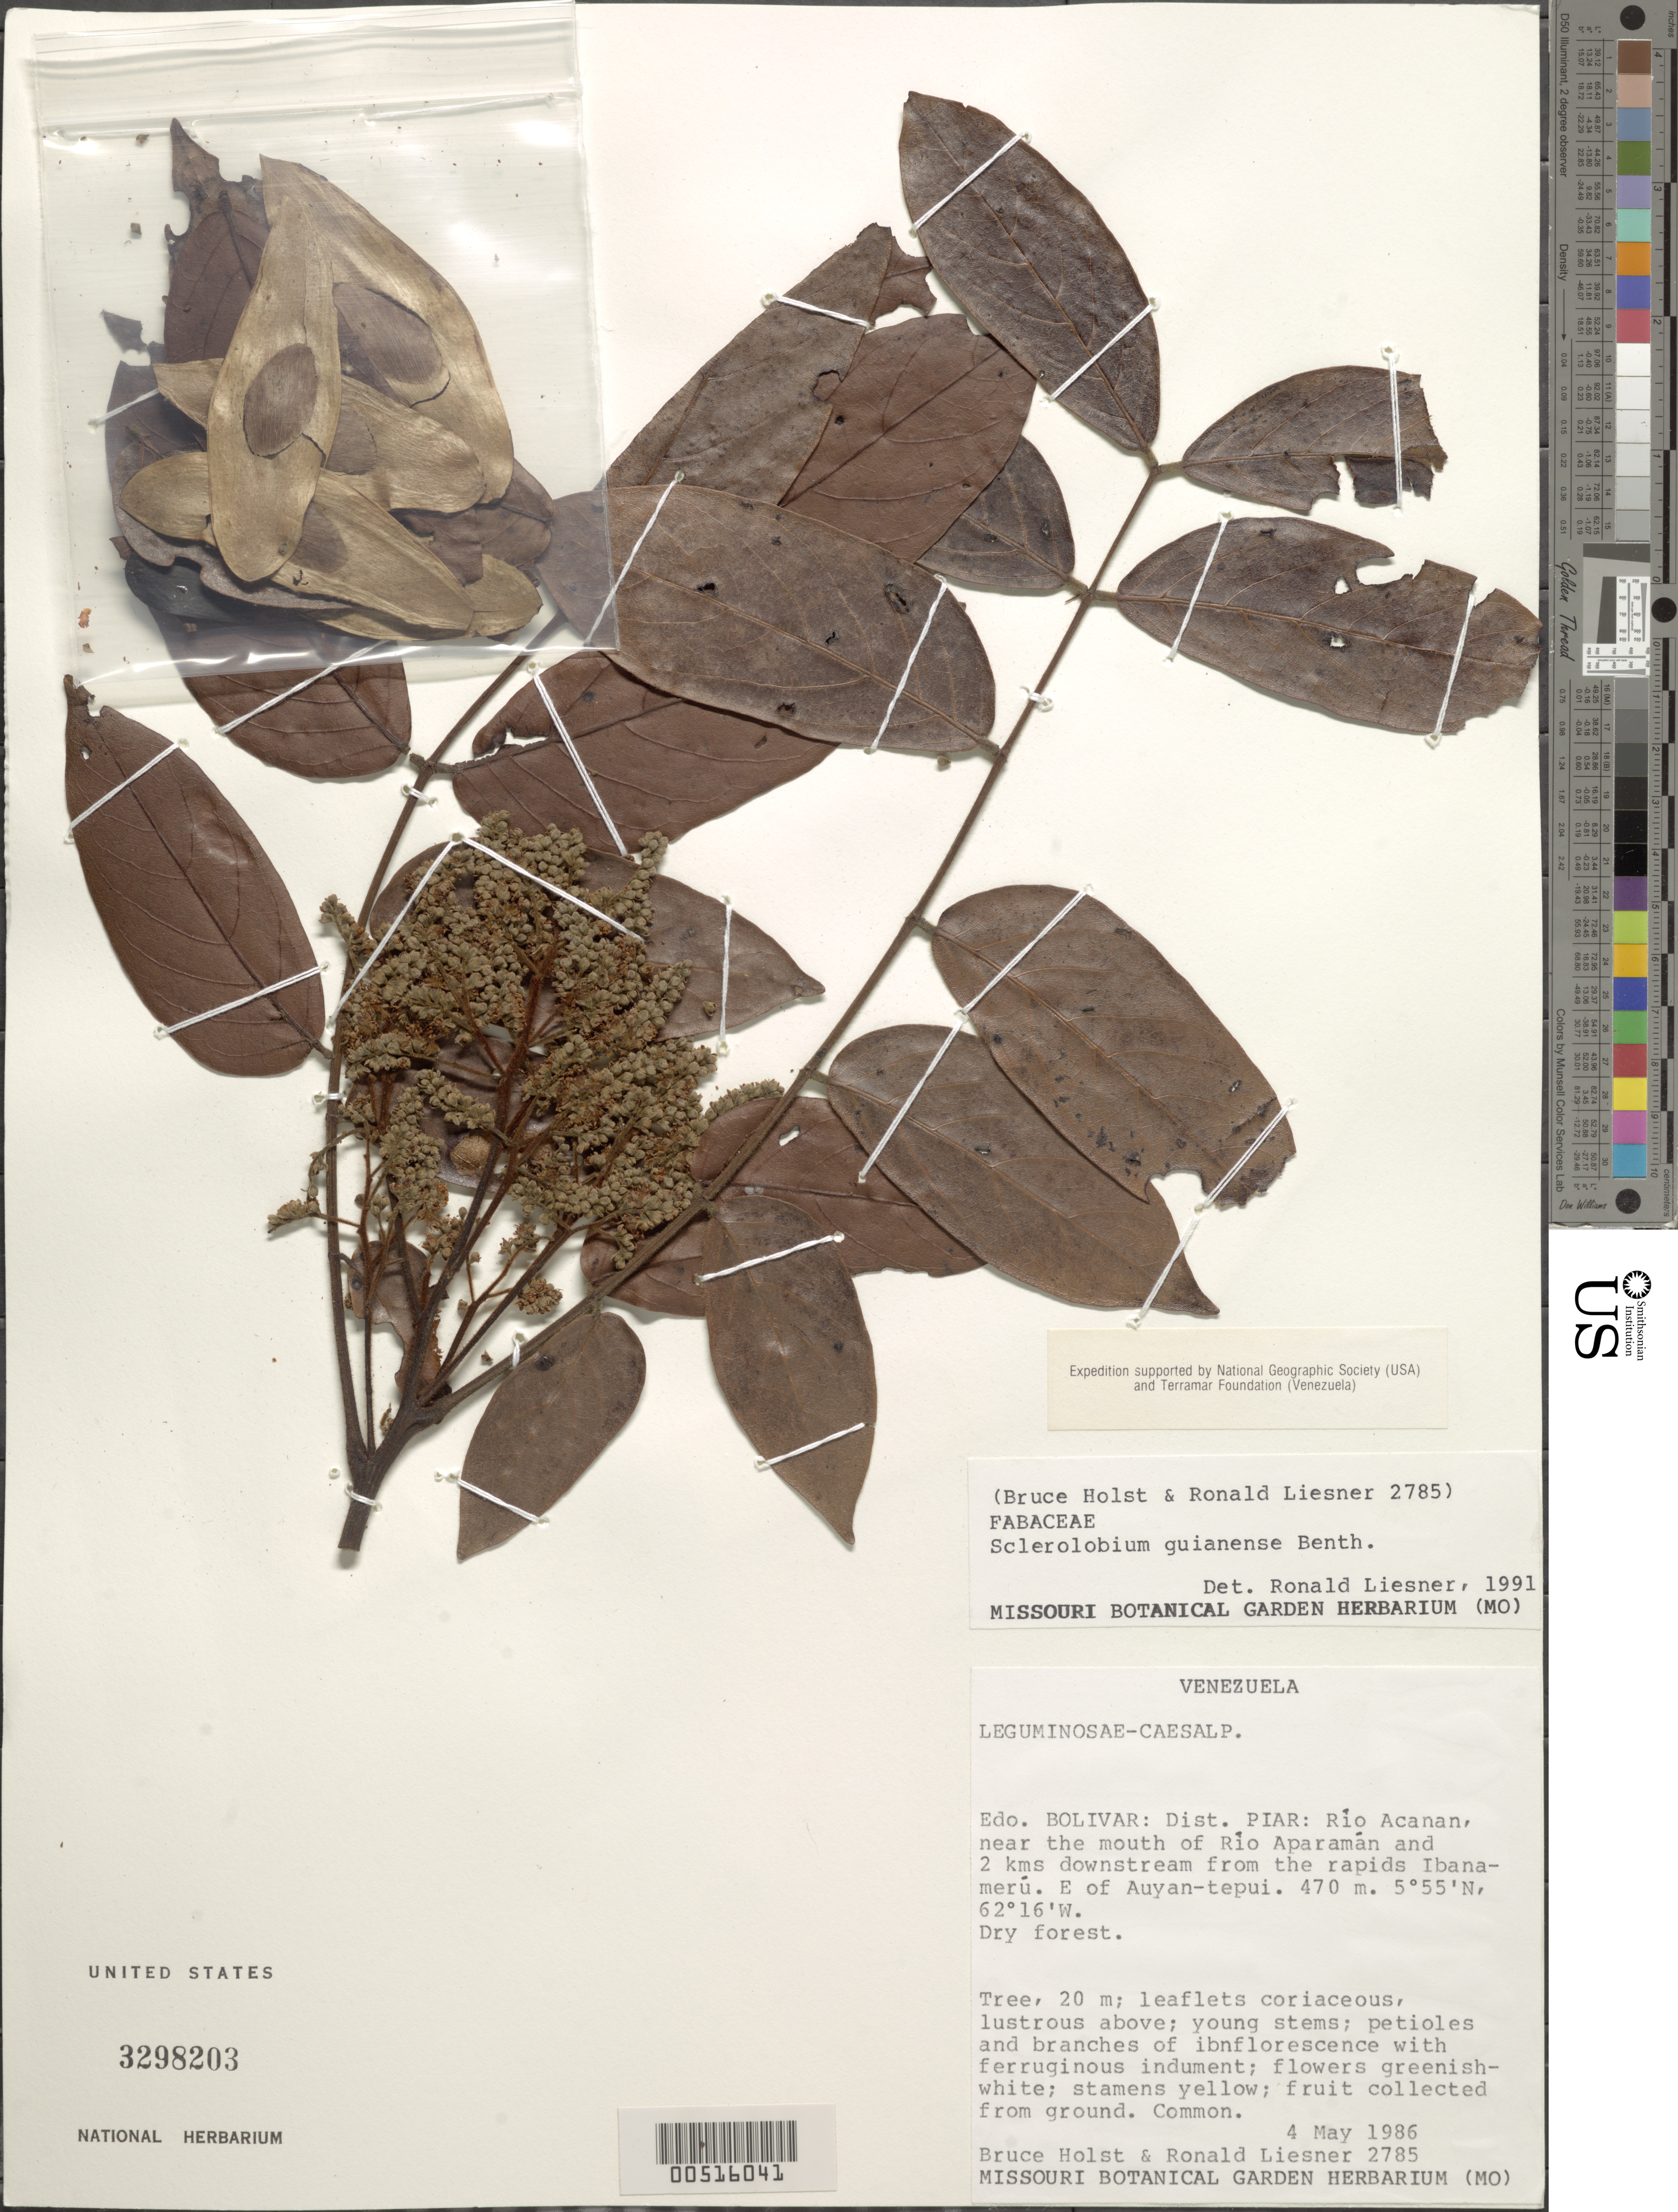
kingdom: Plantae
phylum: Tracheophyta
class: Magnoliopsida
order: Fabales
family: Fabaceae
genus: Tachigali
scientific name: Tachigali guianensis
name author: (Benth.) Zarucchi & Herend.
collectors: B. Holst & R. L. Liesner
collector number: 2785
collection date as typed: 04 May 1986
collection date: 1986-05-04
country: Venezuela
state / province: Bolivar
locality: Piar, rio acanan, near mouth of rio aparaman, from ibanameru and e of auyan0tepui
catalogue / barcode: US 3298203